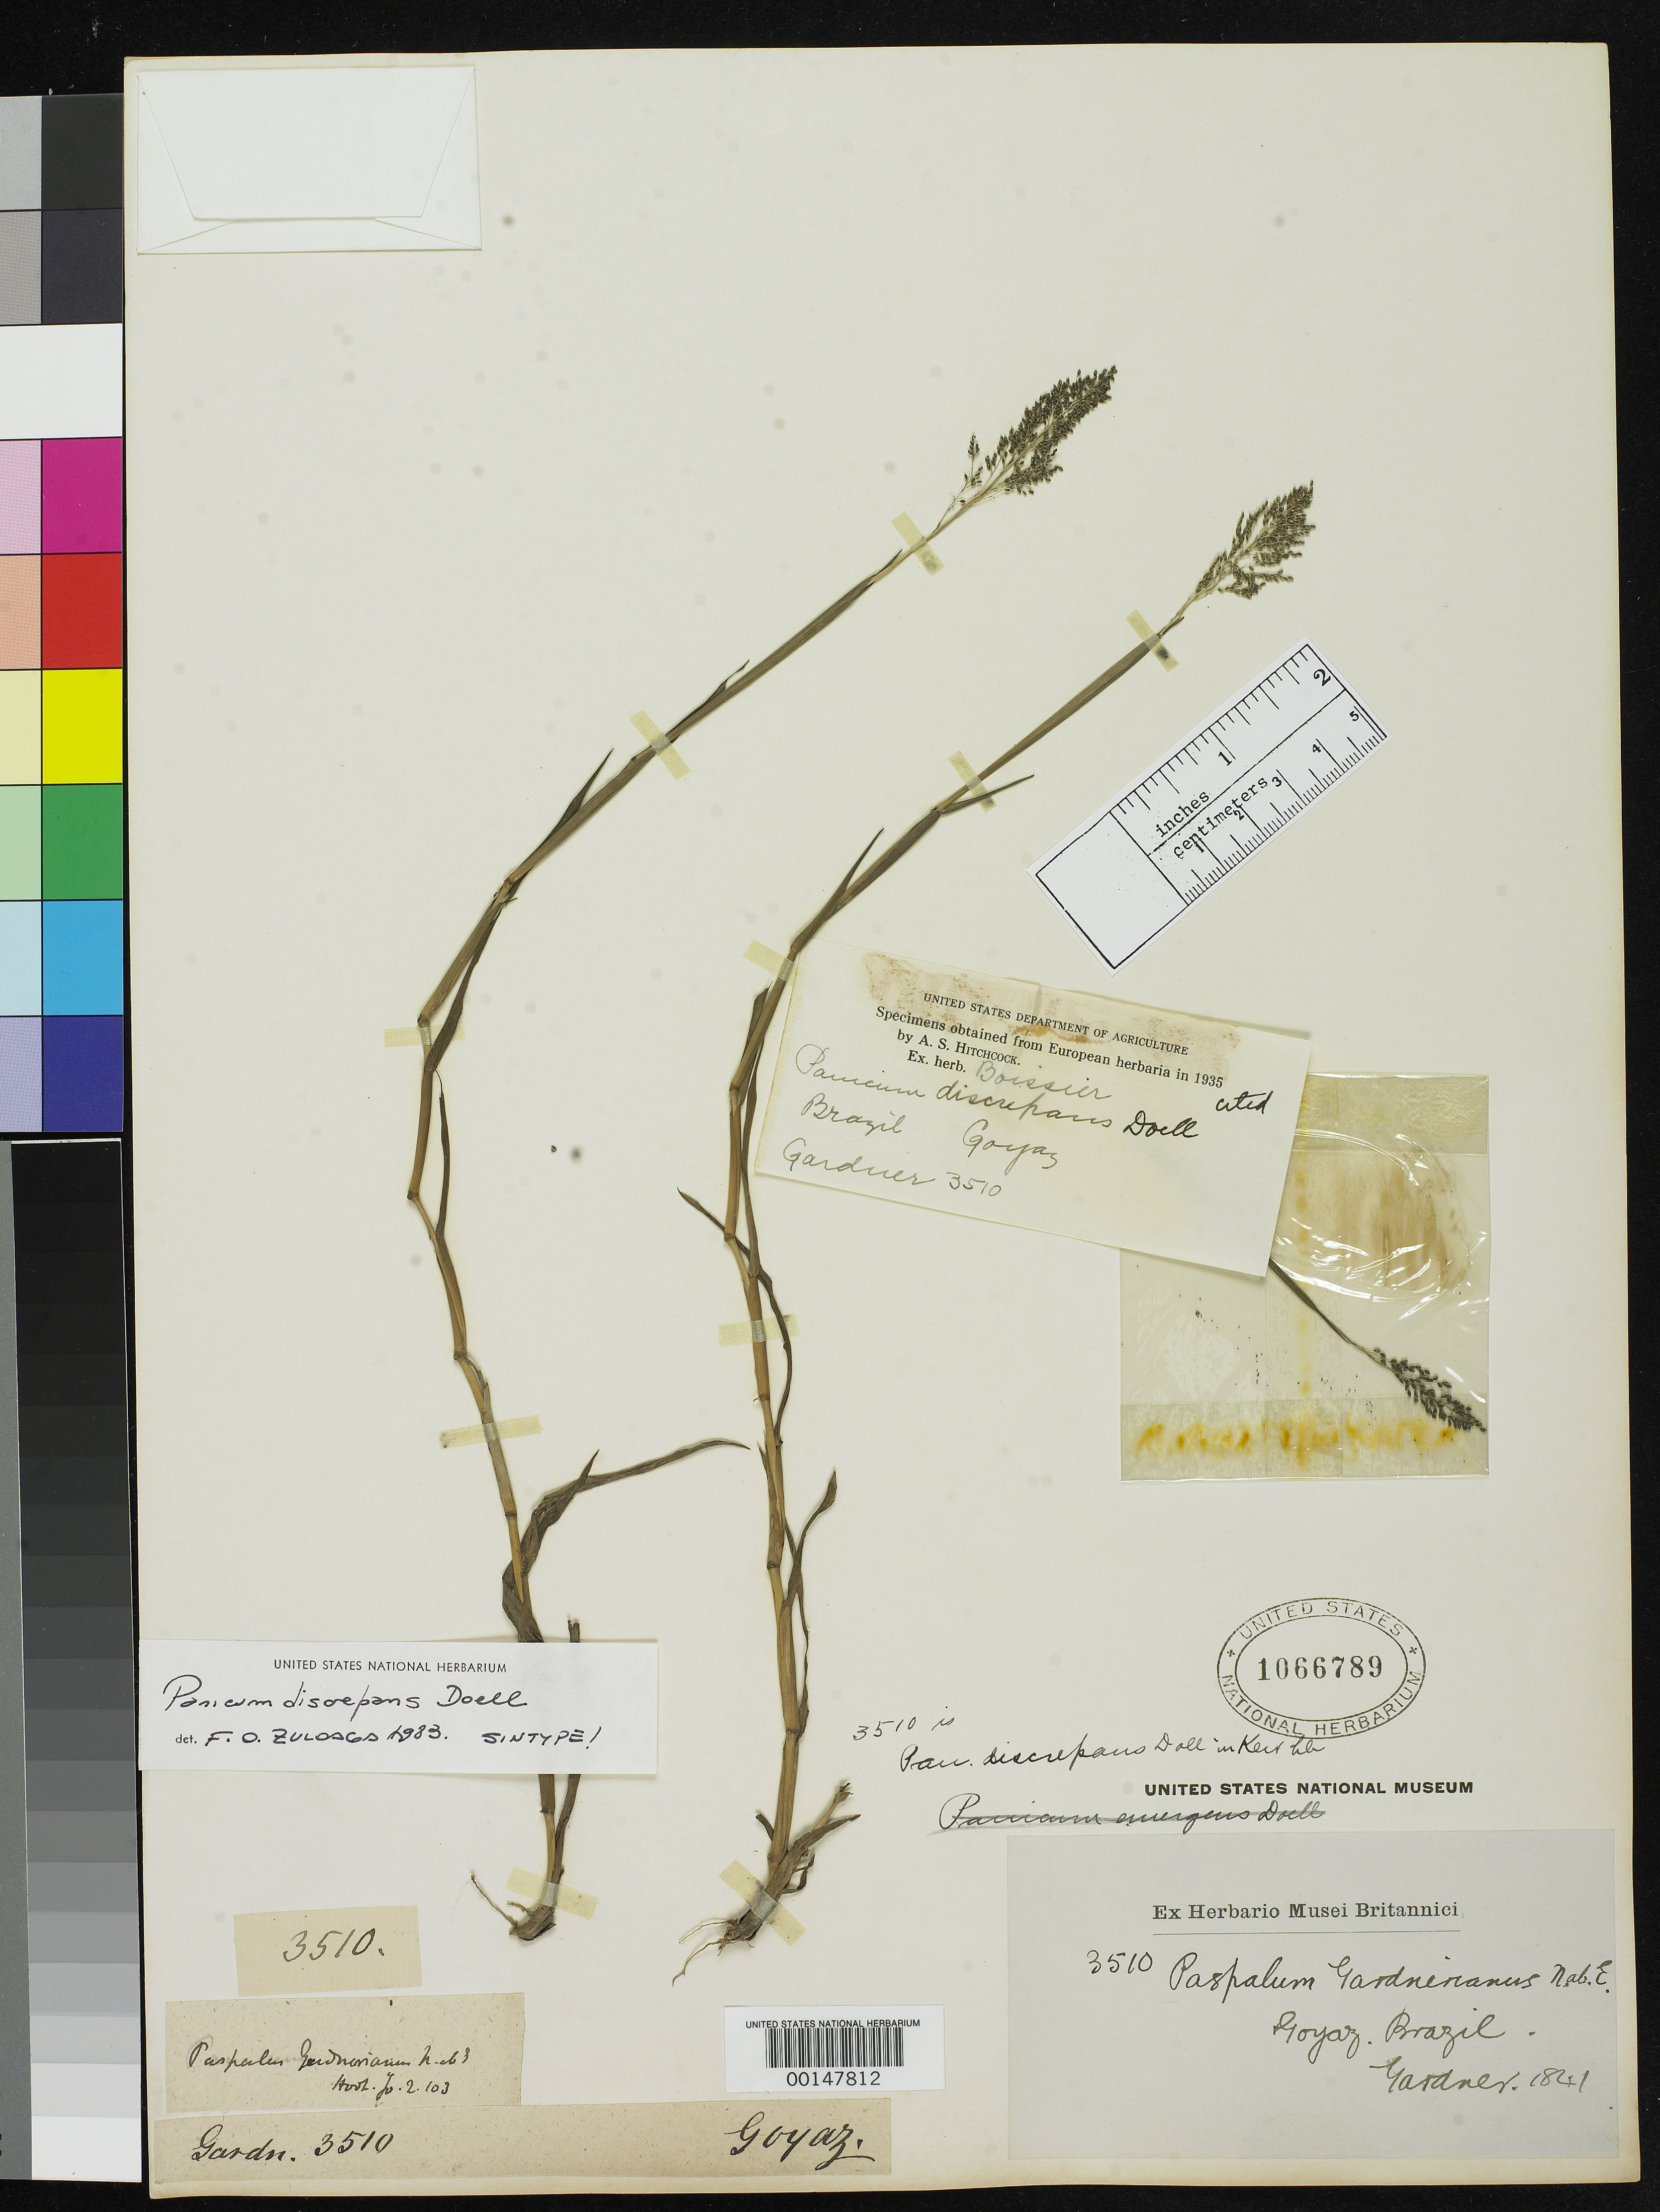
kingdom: Plantae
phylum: Tracheophyta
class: Liliopsida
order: Poales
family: Poaceae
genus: Panicum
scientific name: Panicum discrepans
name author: Döll in Mart.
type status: Syntype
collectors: G. Gardner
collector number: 3510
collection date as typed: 1841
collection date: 1841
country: Brazil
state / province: Goiás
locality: Inter Porto Imperial et Lunie, ad flum Tocantins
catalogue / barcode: US 1066789